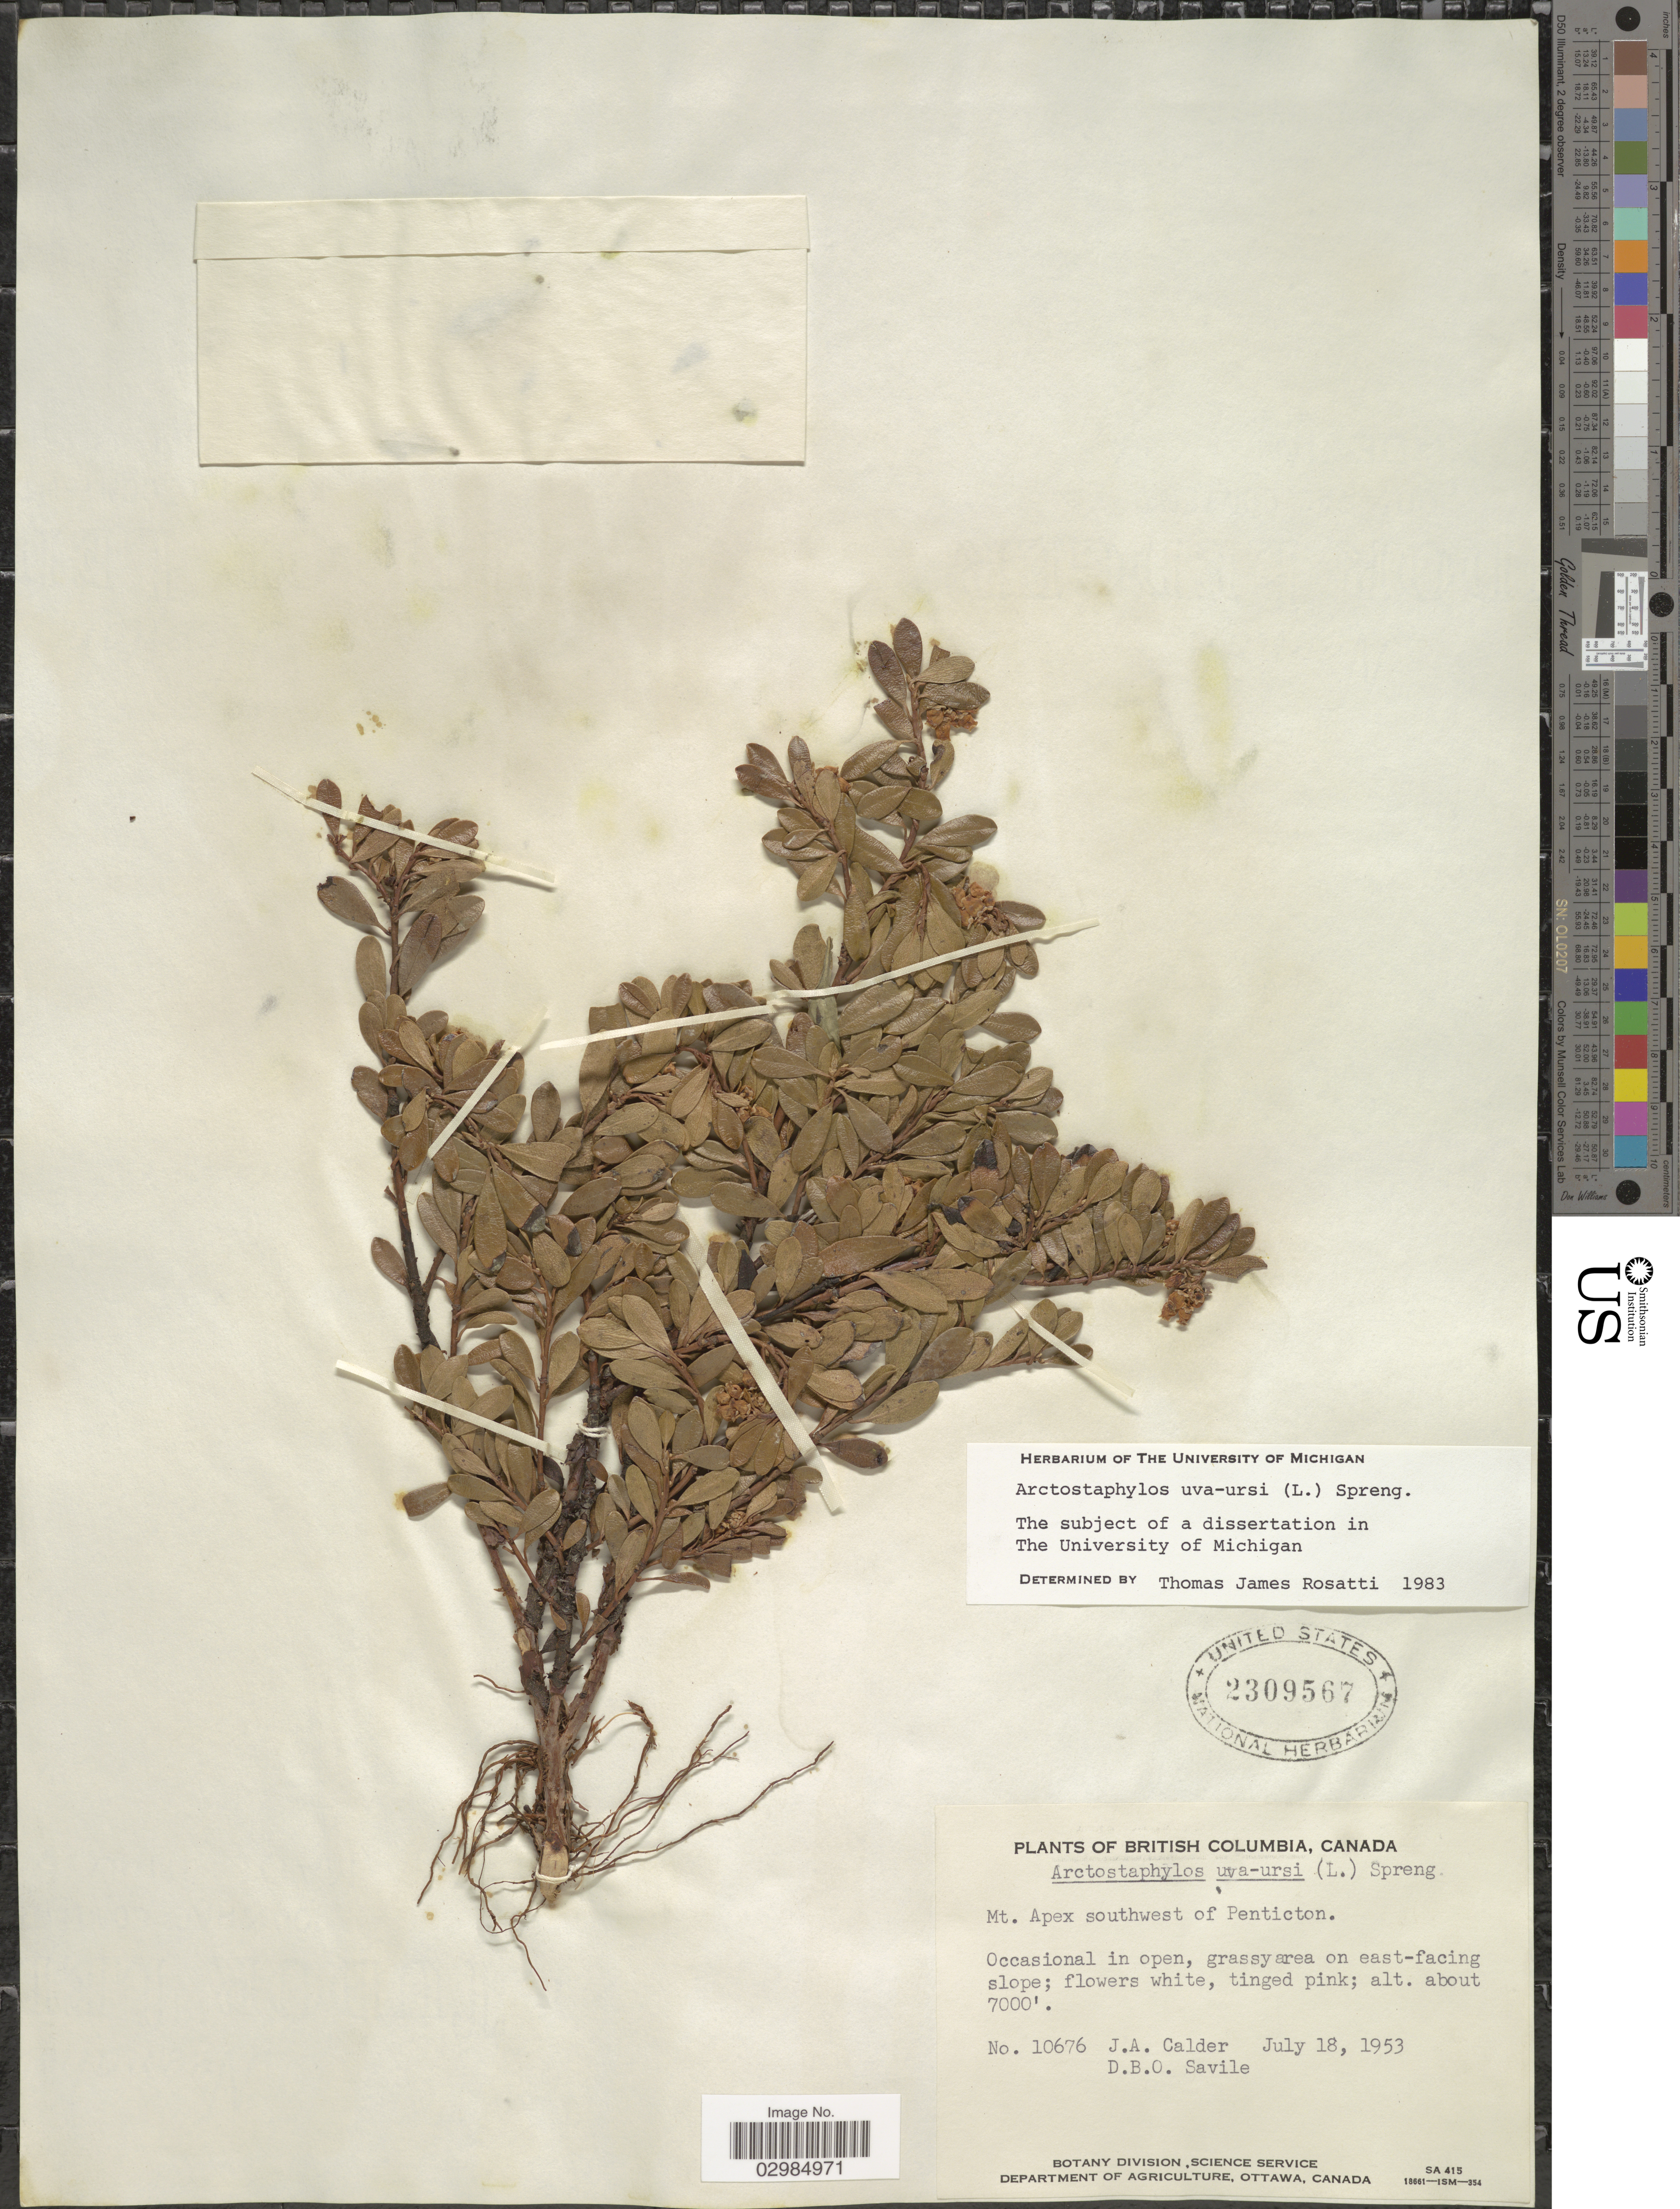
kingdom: Plantae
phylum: Tracheophyta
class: Magnoliopsida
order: Ericales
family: Ericaceae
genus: Arctostaphylos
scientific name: Arctostaphylos uva-ursi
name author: (L.) Spreng.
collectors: J. A. Calder & D. Savile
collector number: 10676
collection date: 1953-07-18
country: Canada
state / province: British Columbia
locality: Mt. Apex southwest of Penticton.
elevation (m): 2134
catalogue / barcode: US 2309567